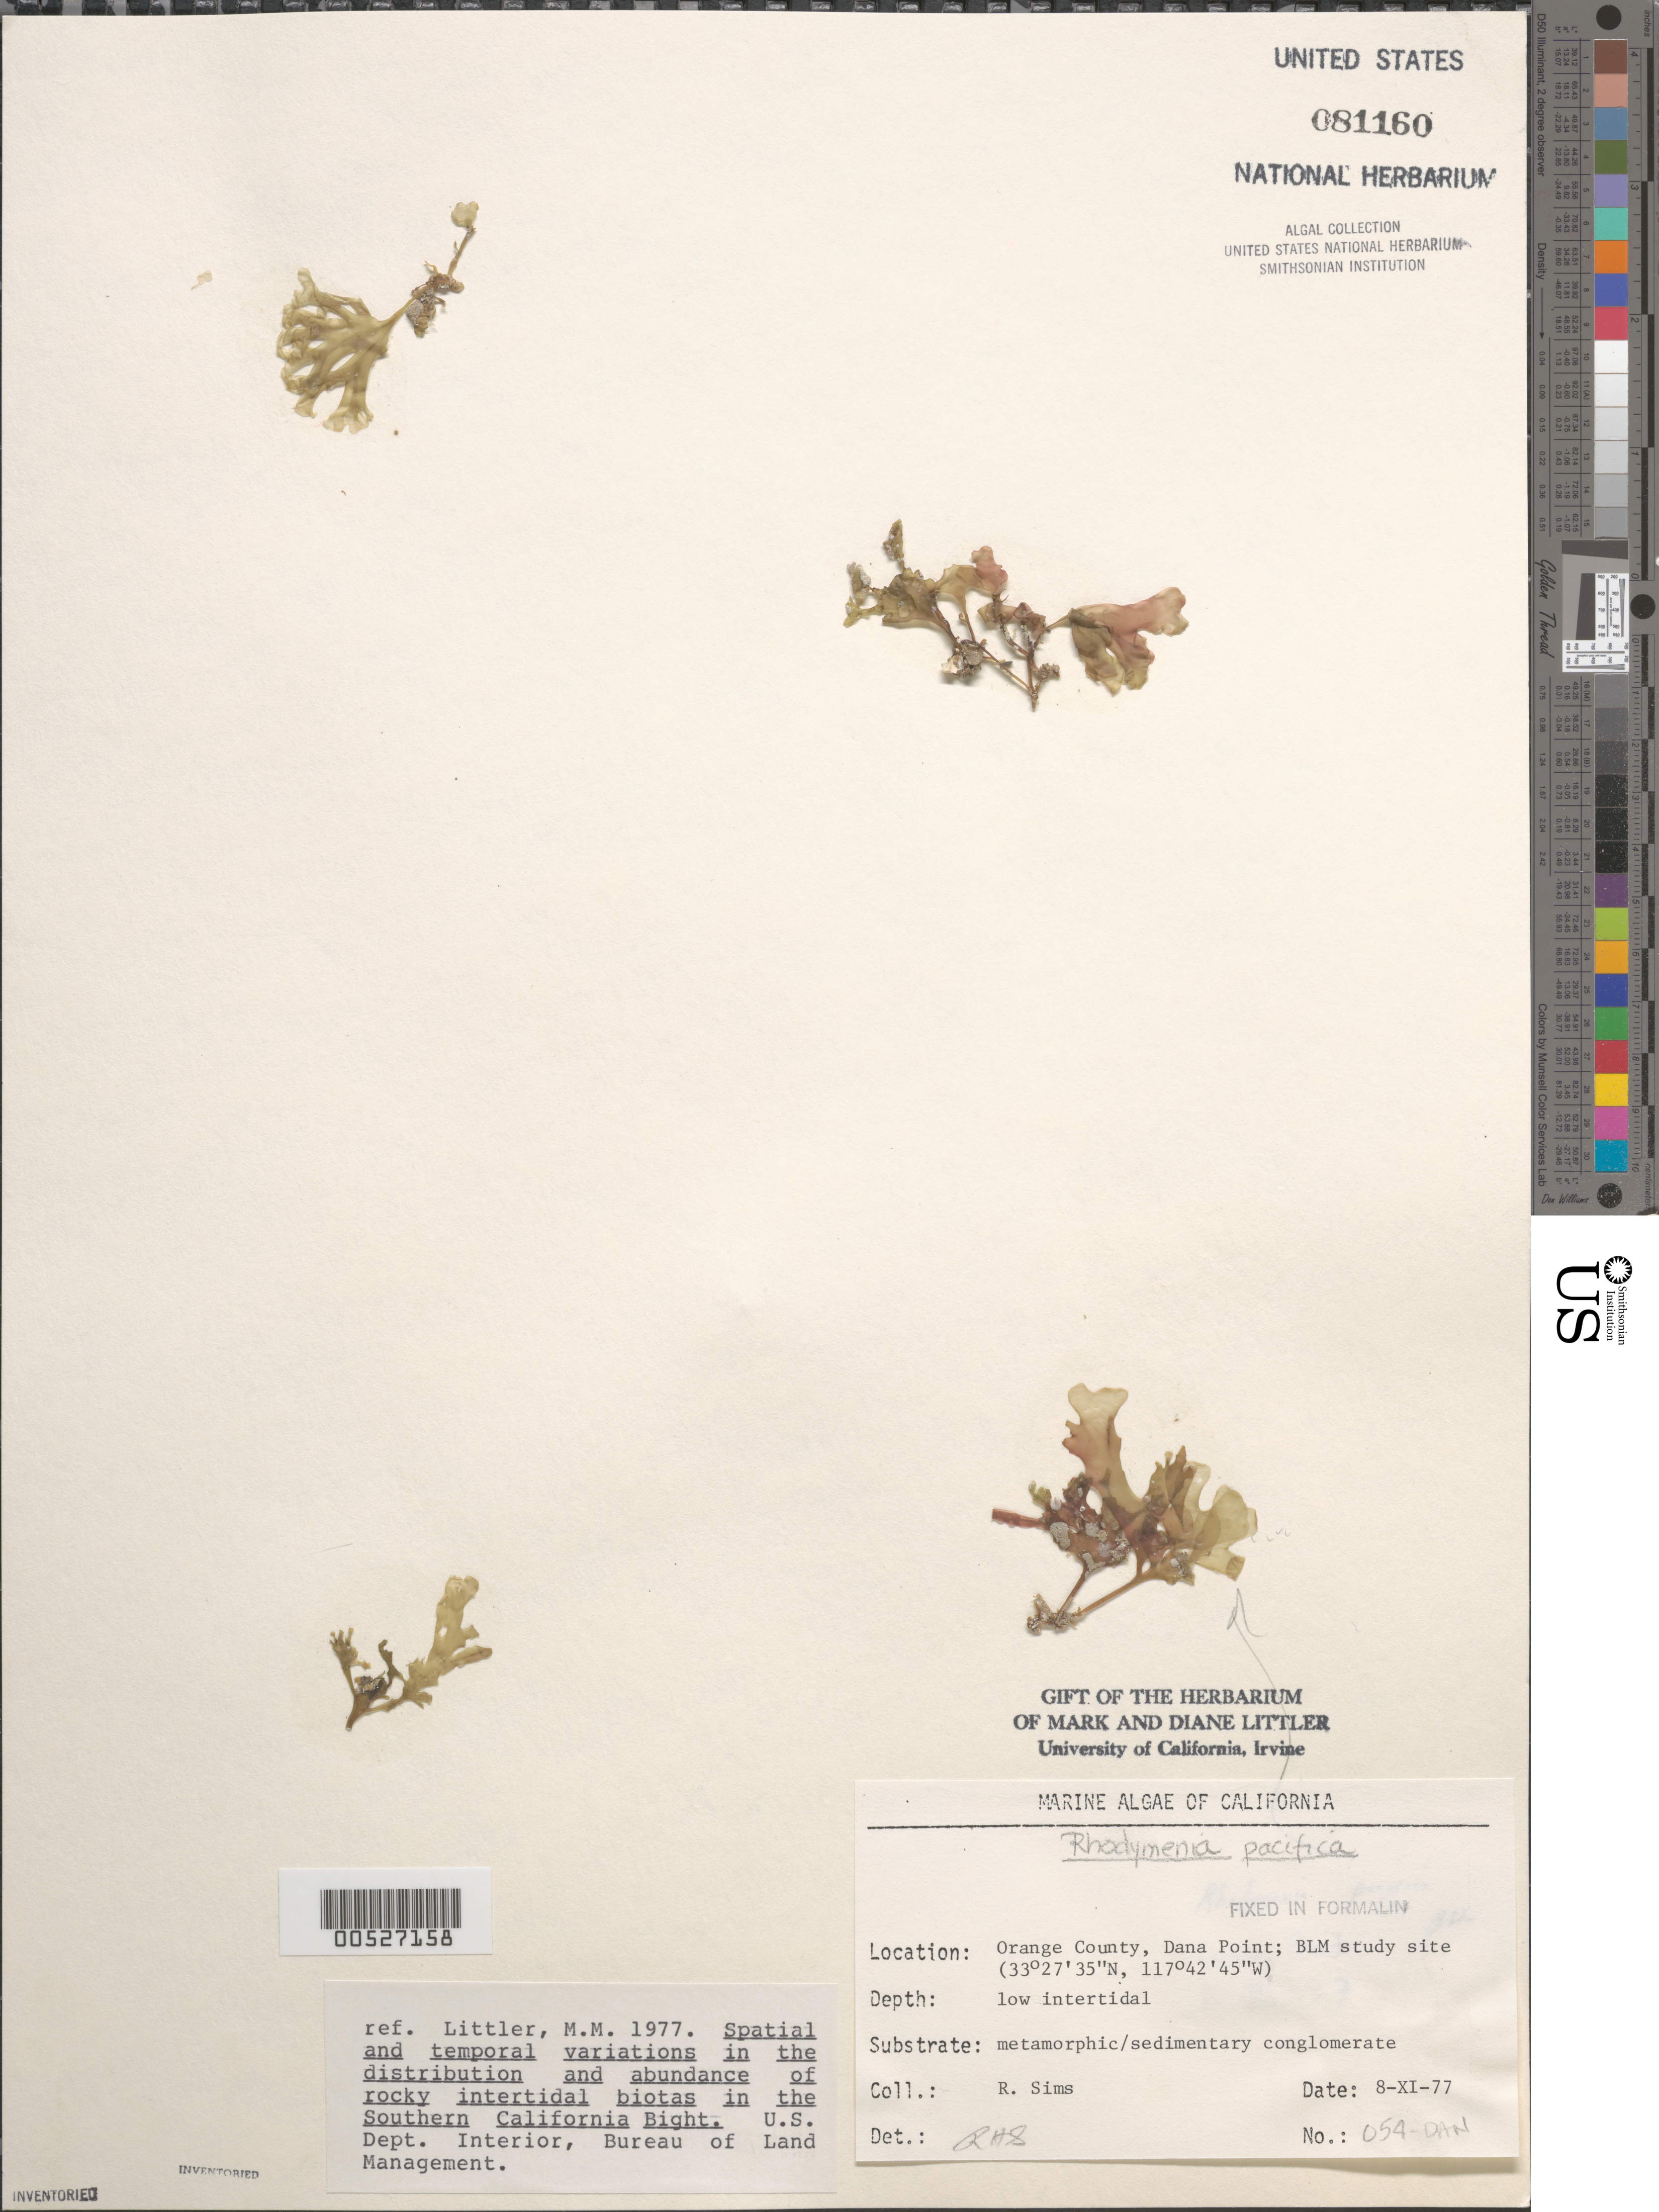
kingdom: Plantae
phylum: Rhodophyta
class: Florideophyceae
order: Rhodymeniales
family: Rhodymeniaceae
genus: Rhodymenia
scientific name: Rhodymenia pacifica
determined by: Sims, Robert H.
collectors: R. H. Sims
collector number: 054-DAN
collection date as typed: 08 Nov 1977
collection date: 1977-11-08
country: United States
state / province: California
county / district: Orange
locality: Dana Point, 1 km north of marina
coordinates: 33 27'35"N, 117 42'45"W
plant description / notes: BLM-SOCALBIGHT Rocky Intertidal Survey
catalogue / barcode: US 81160